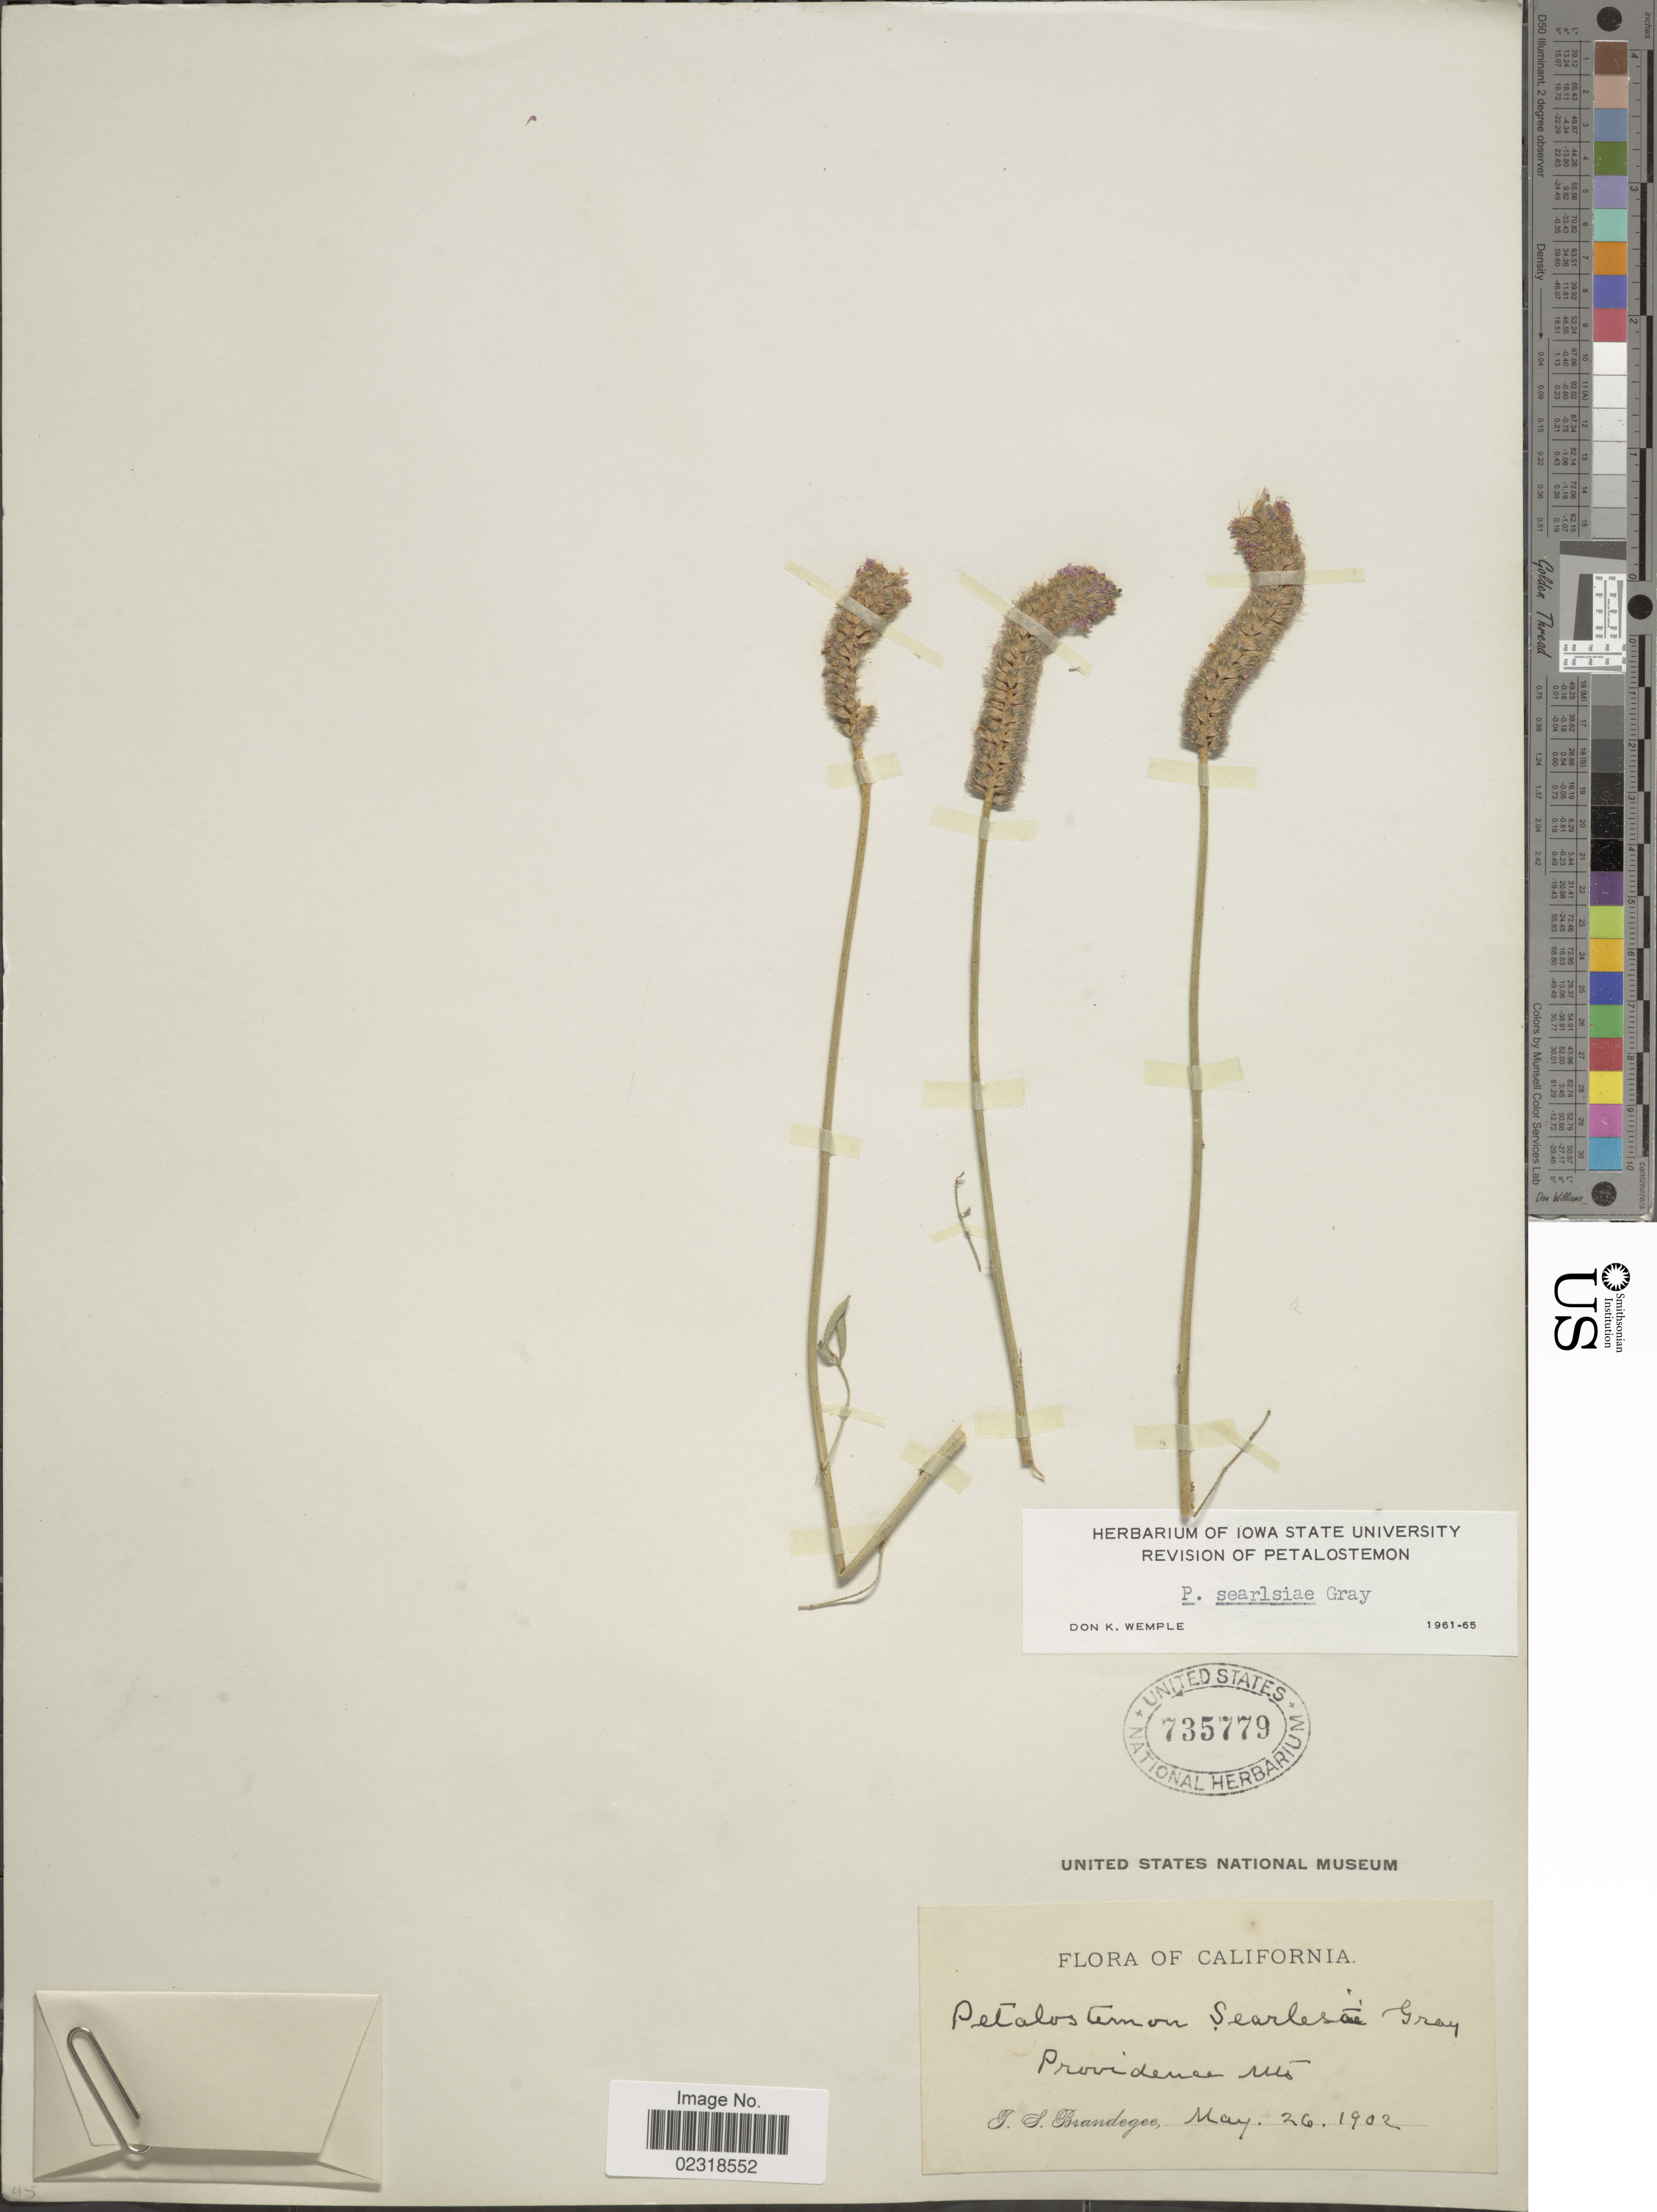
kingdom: Plantae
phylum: Tracheophyta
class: Magnoliopsida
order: Fabales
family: Fabaceae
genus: Dalea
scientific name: Dalea searlsiae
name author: (A. Gray) Barneby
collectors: T. S. Brandegee (herbarium)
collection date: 1902-05-26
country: United States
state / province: California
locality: Providence Mts.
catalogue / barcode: US 735779